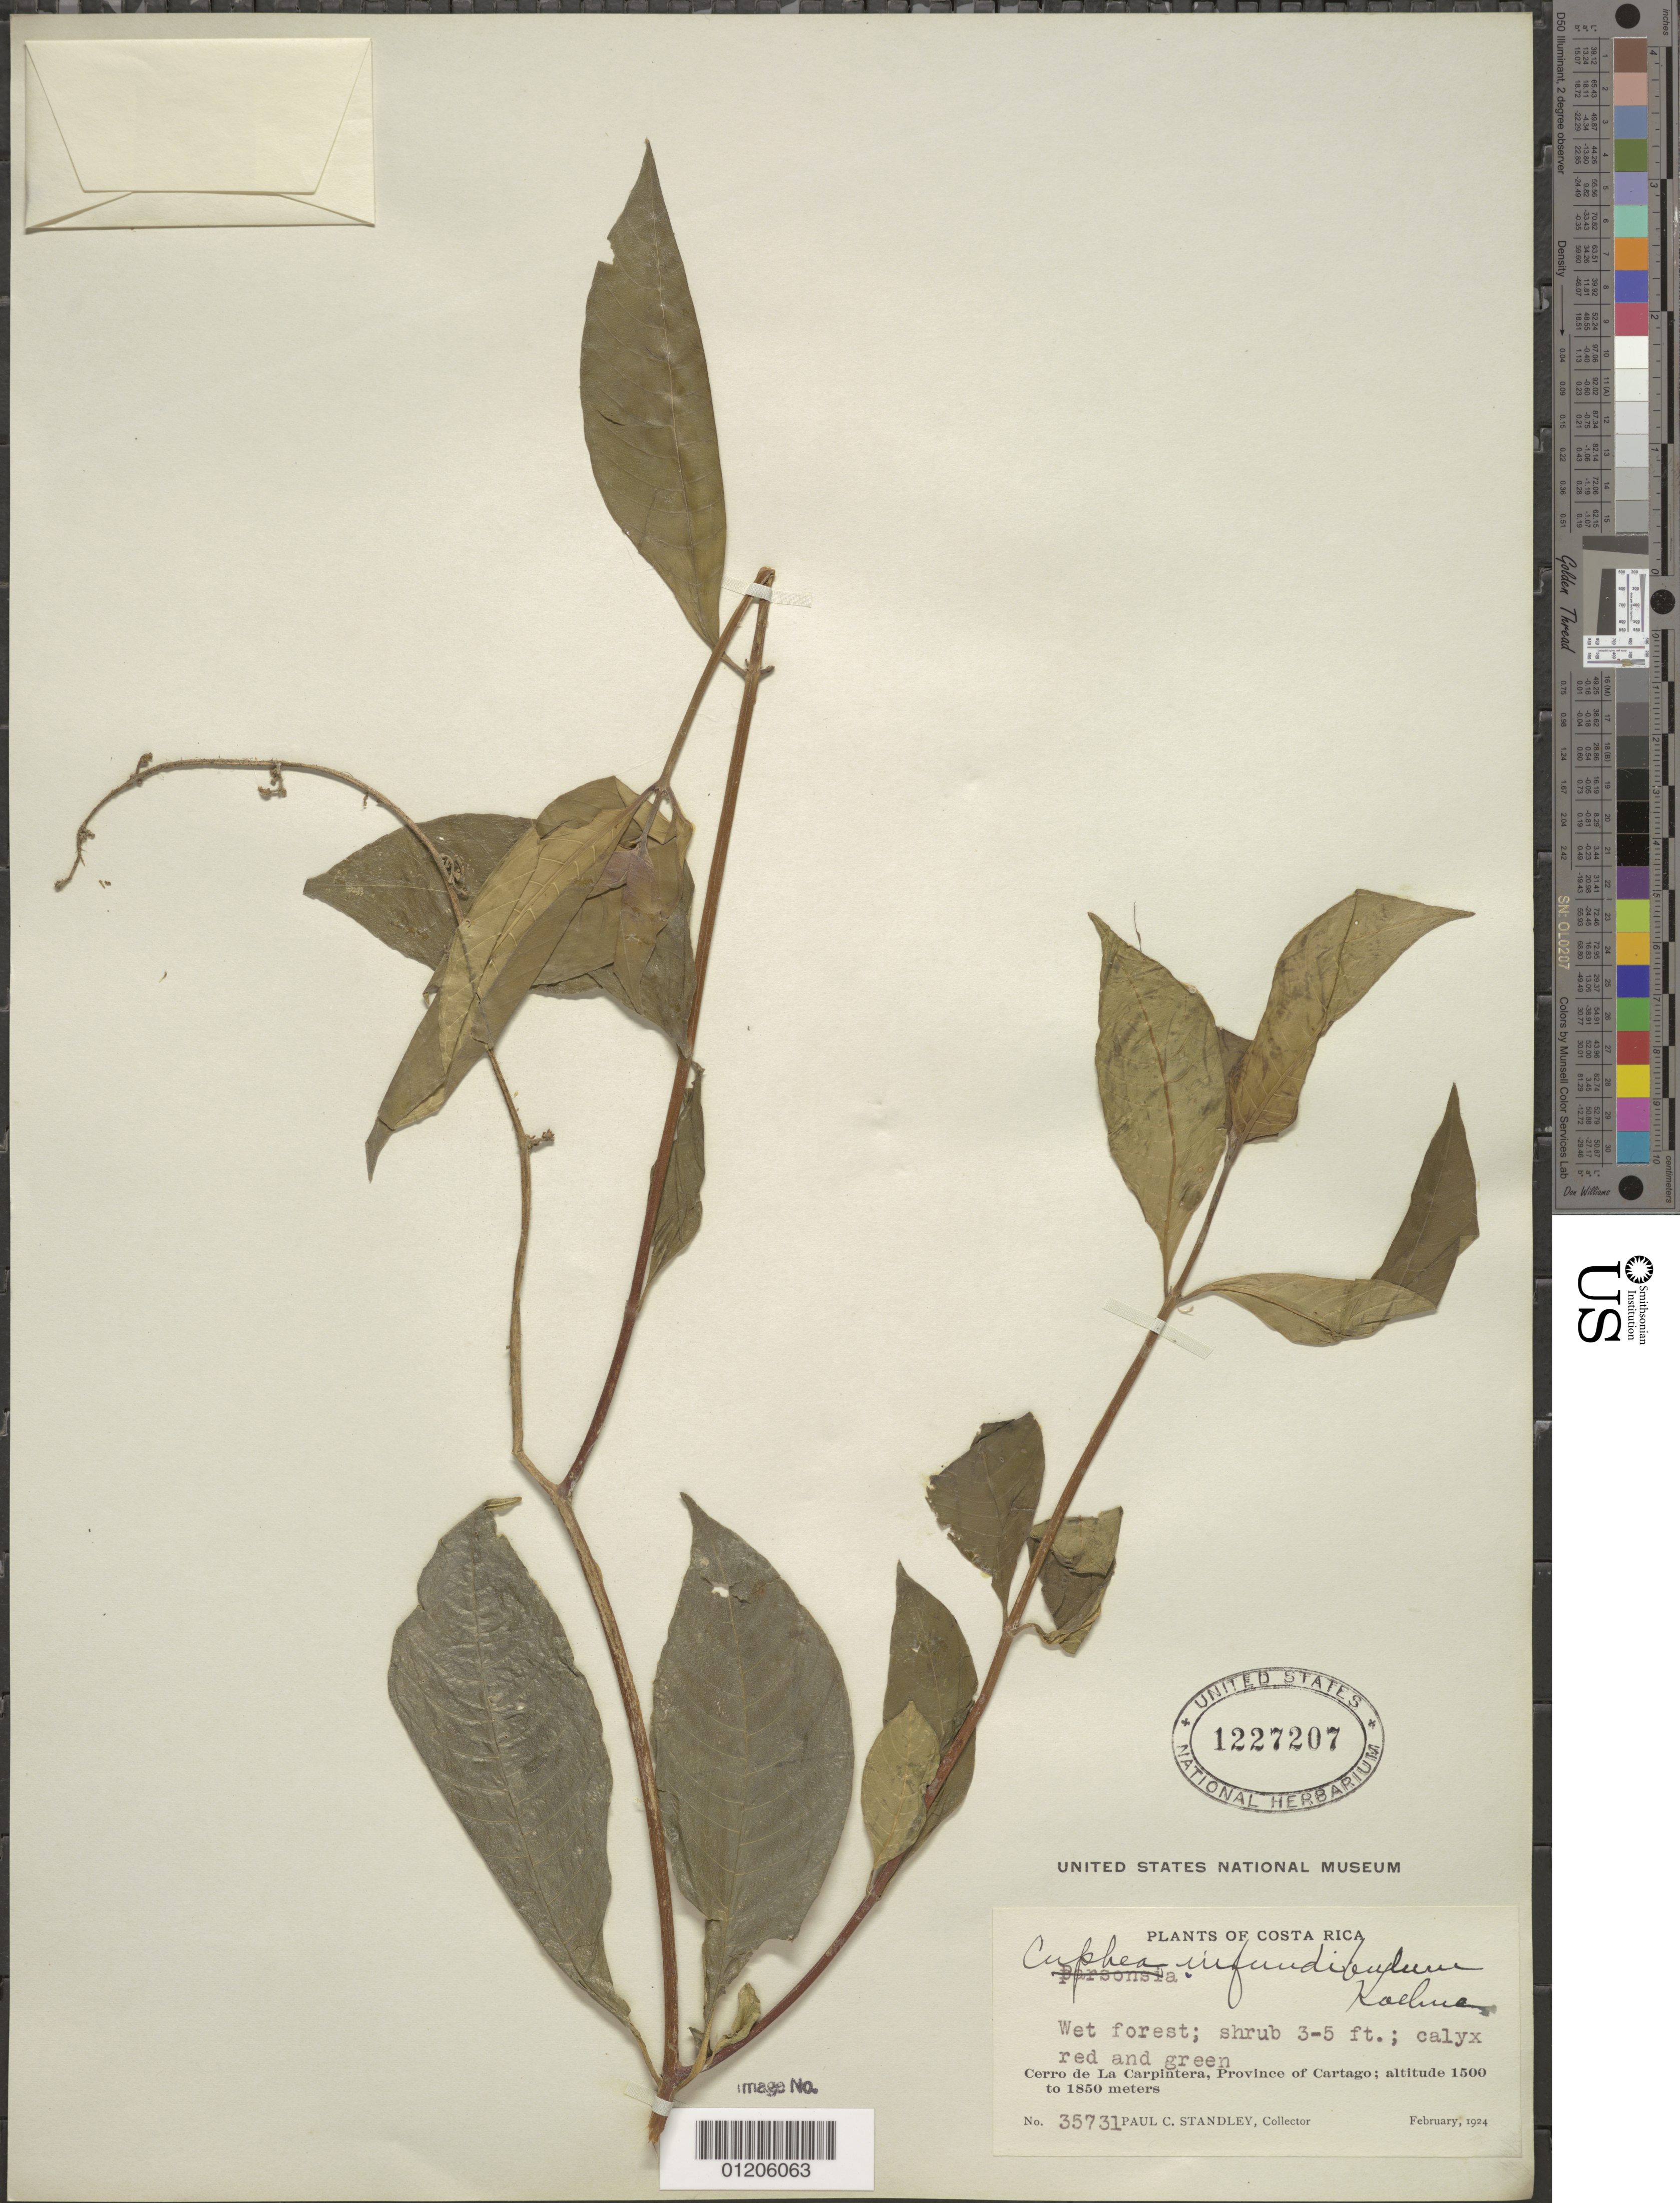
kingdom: Plantae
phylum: Tracheophyta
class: Magnoliopsida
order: Myrtales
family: Lythraceae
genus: Cuphea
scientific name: Cuphea infundibulum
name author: Koehne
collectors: P. C. Standley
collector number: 35731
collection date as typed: Feb 1924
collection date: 1924-02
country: Costa Rica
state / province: Cartago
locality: Cerro de La Carpintera.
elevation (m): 1500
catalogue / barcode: US 1227207